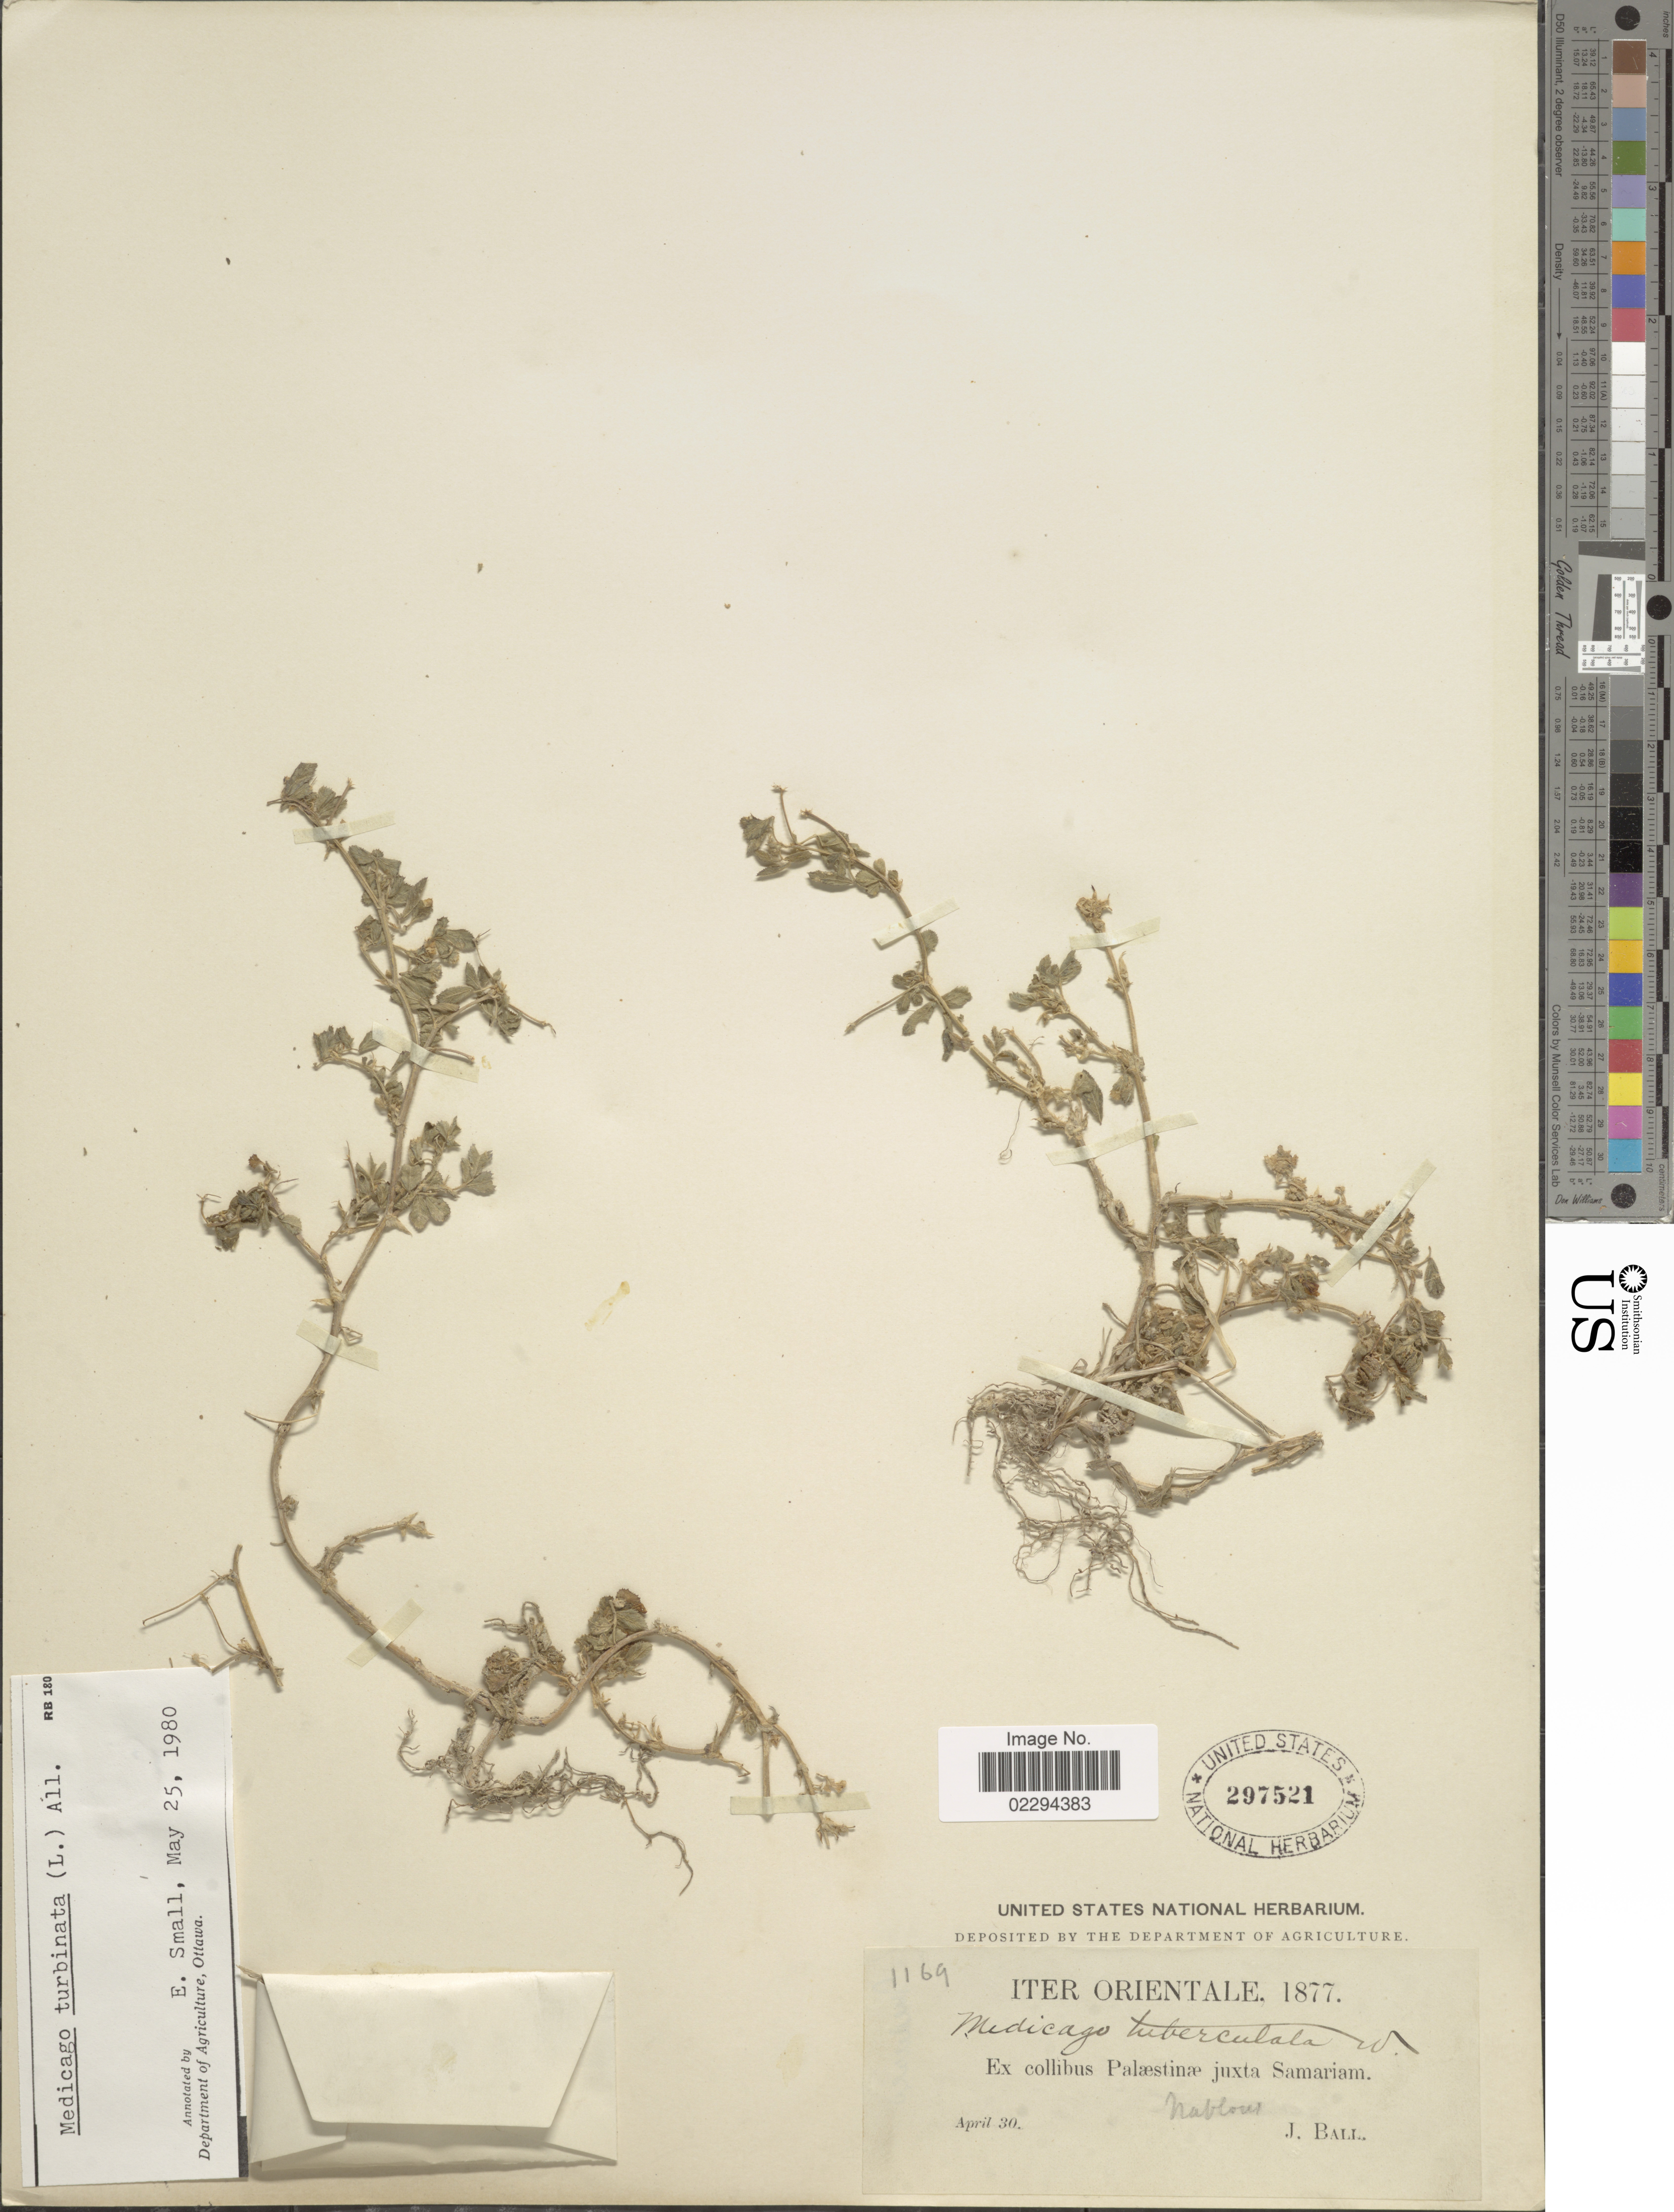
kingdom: Plantae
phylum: Tracheophyta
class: Magnoliopsida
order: Fabales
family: Fabaceae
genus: Medicago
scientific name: Medicago turbinata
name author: (L.) All.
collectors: J. Ball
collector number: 1169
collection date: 1877-04-30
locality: Iter orientale, Ex collibus Paleastinae juxta Samariam.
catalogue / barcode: US 297521